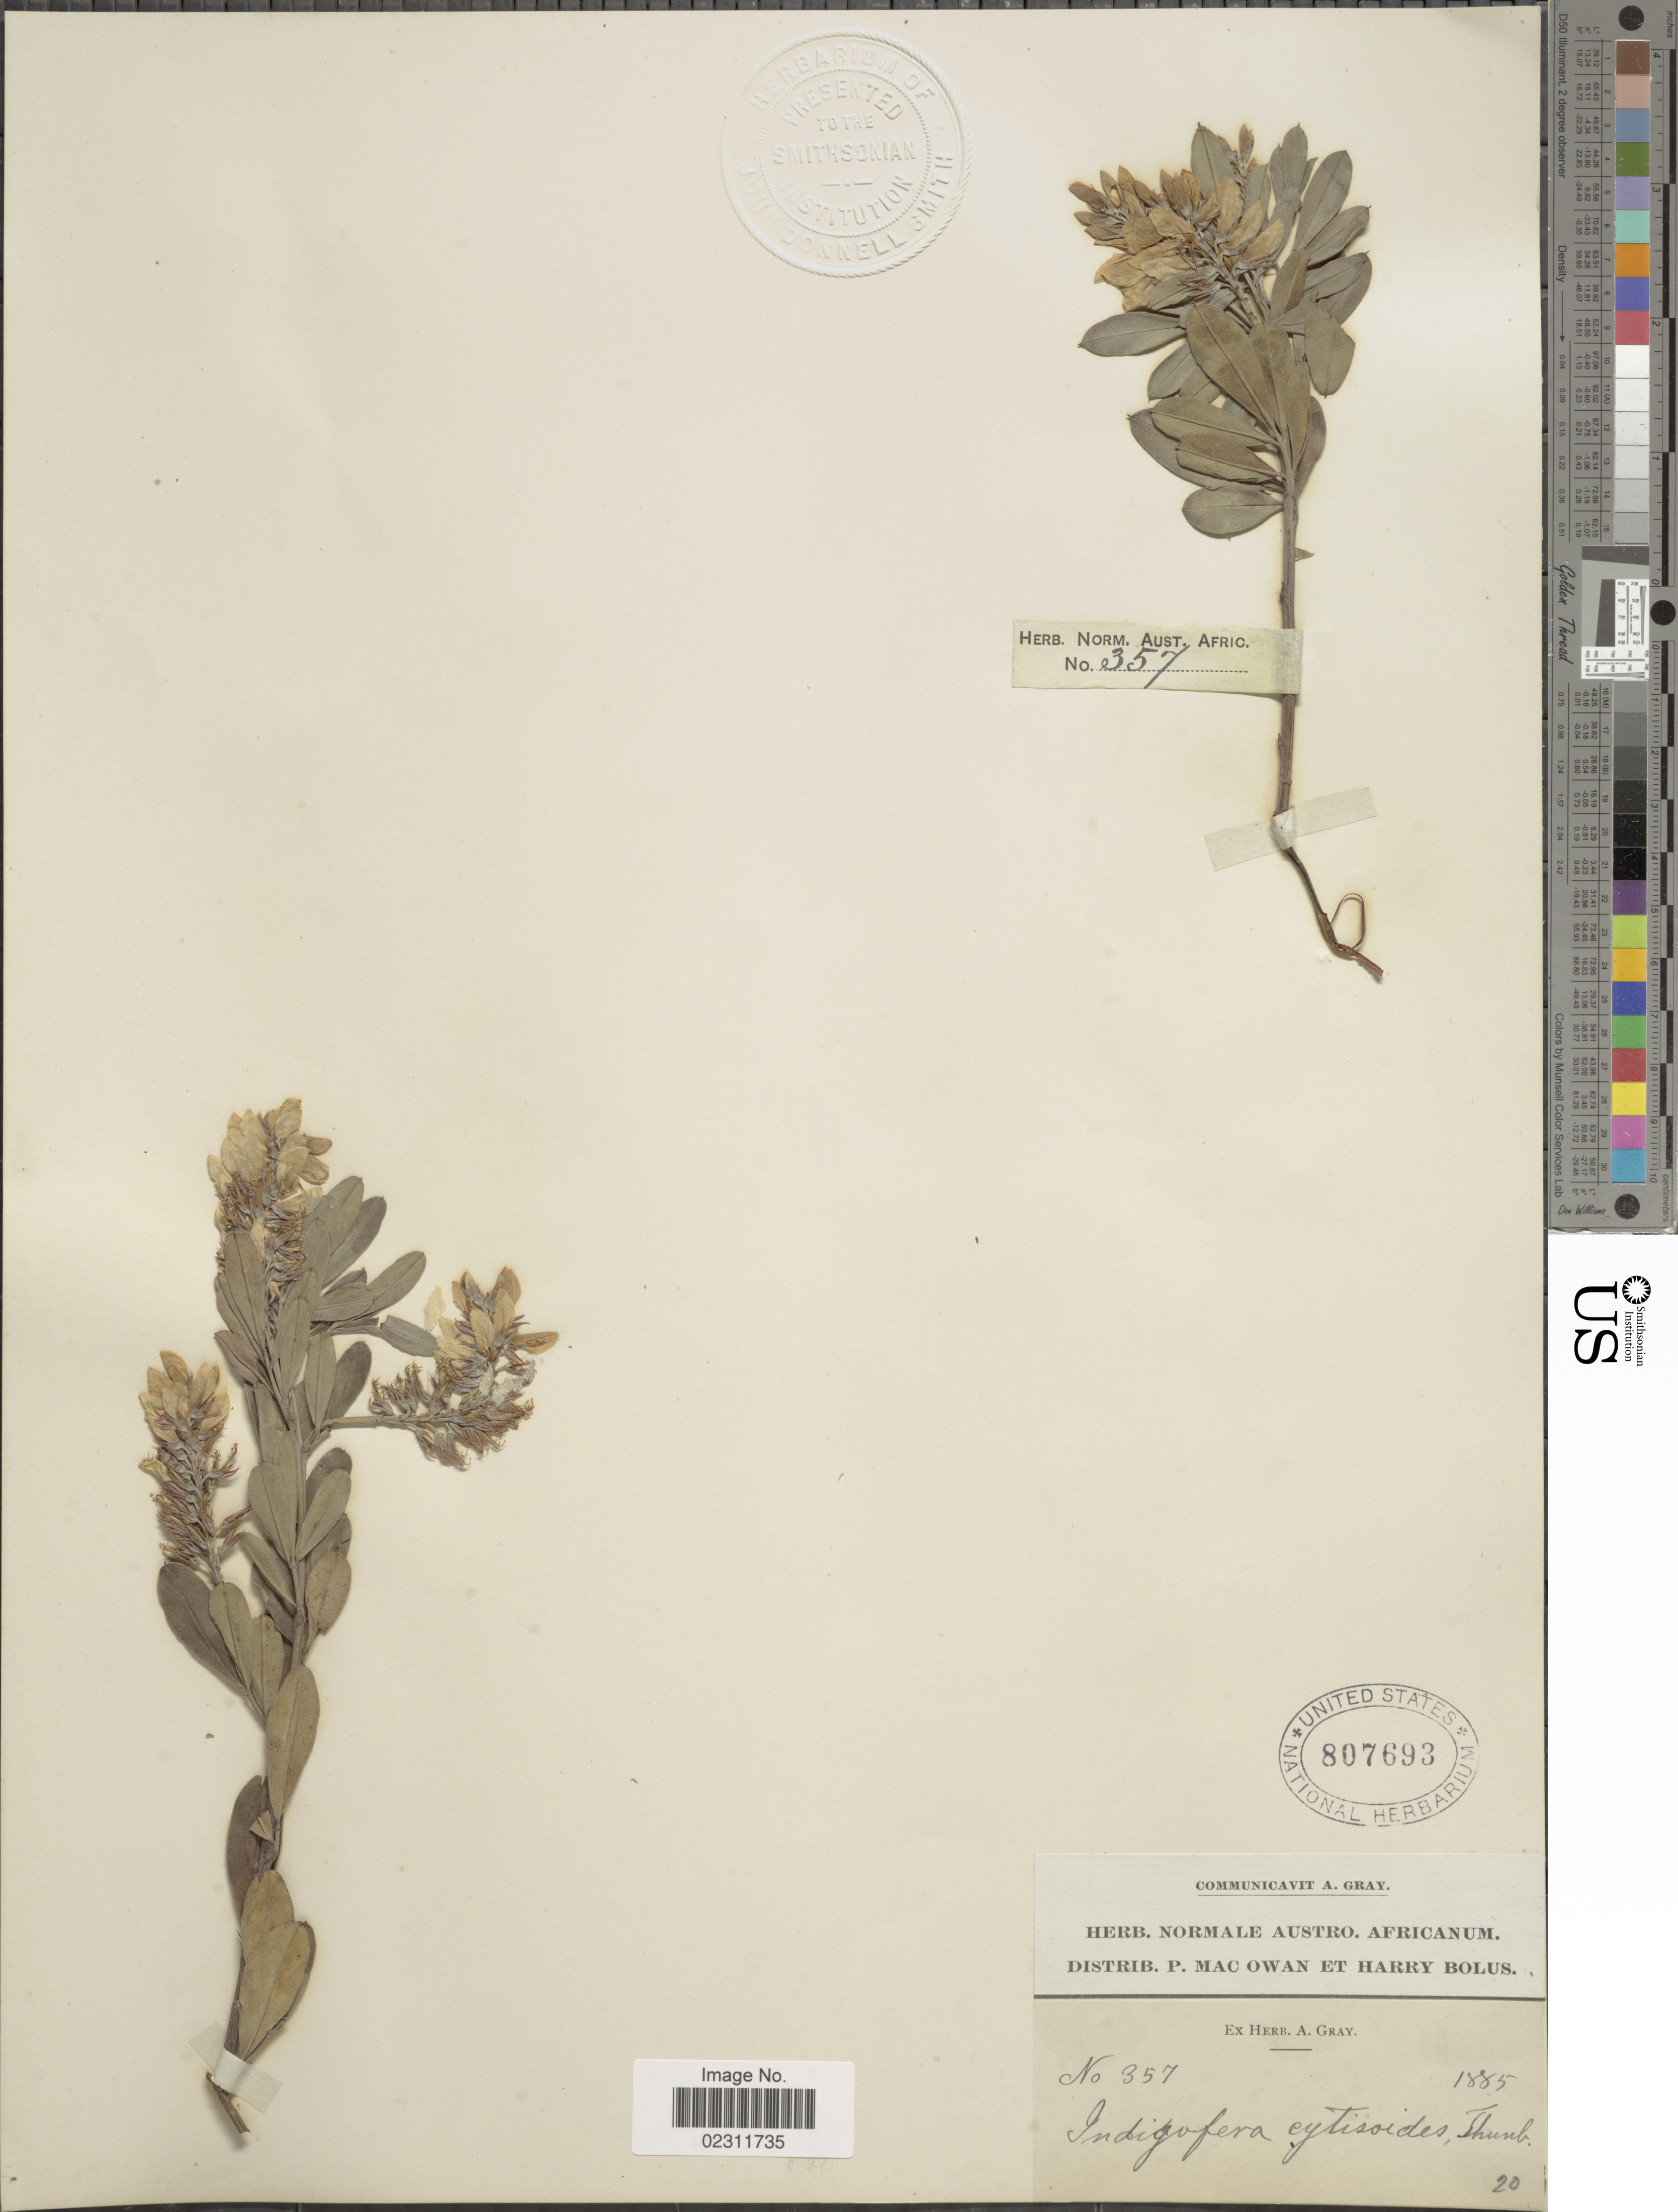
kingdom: Plantae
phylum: Tracheophyta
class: Magnoliopsida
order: Fabales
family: Fabaceae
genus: Indigofera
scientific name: Indigofera cytisoides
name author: Thunb.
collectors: P. MacOwan & H. Bolus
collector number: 357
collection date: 1885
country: South Africa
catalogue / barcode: US 807693